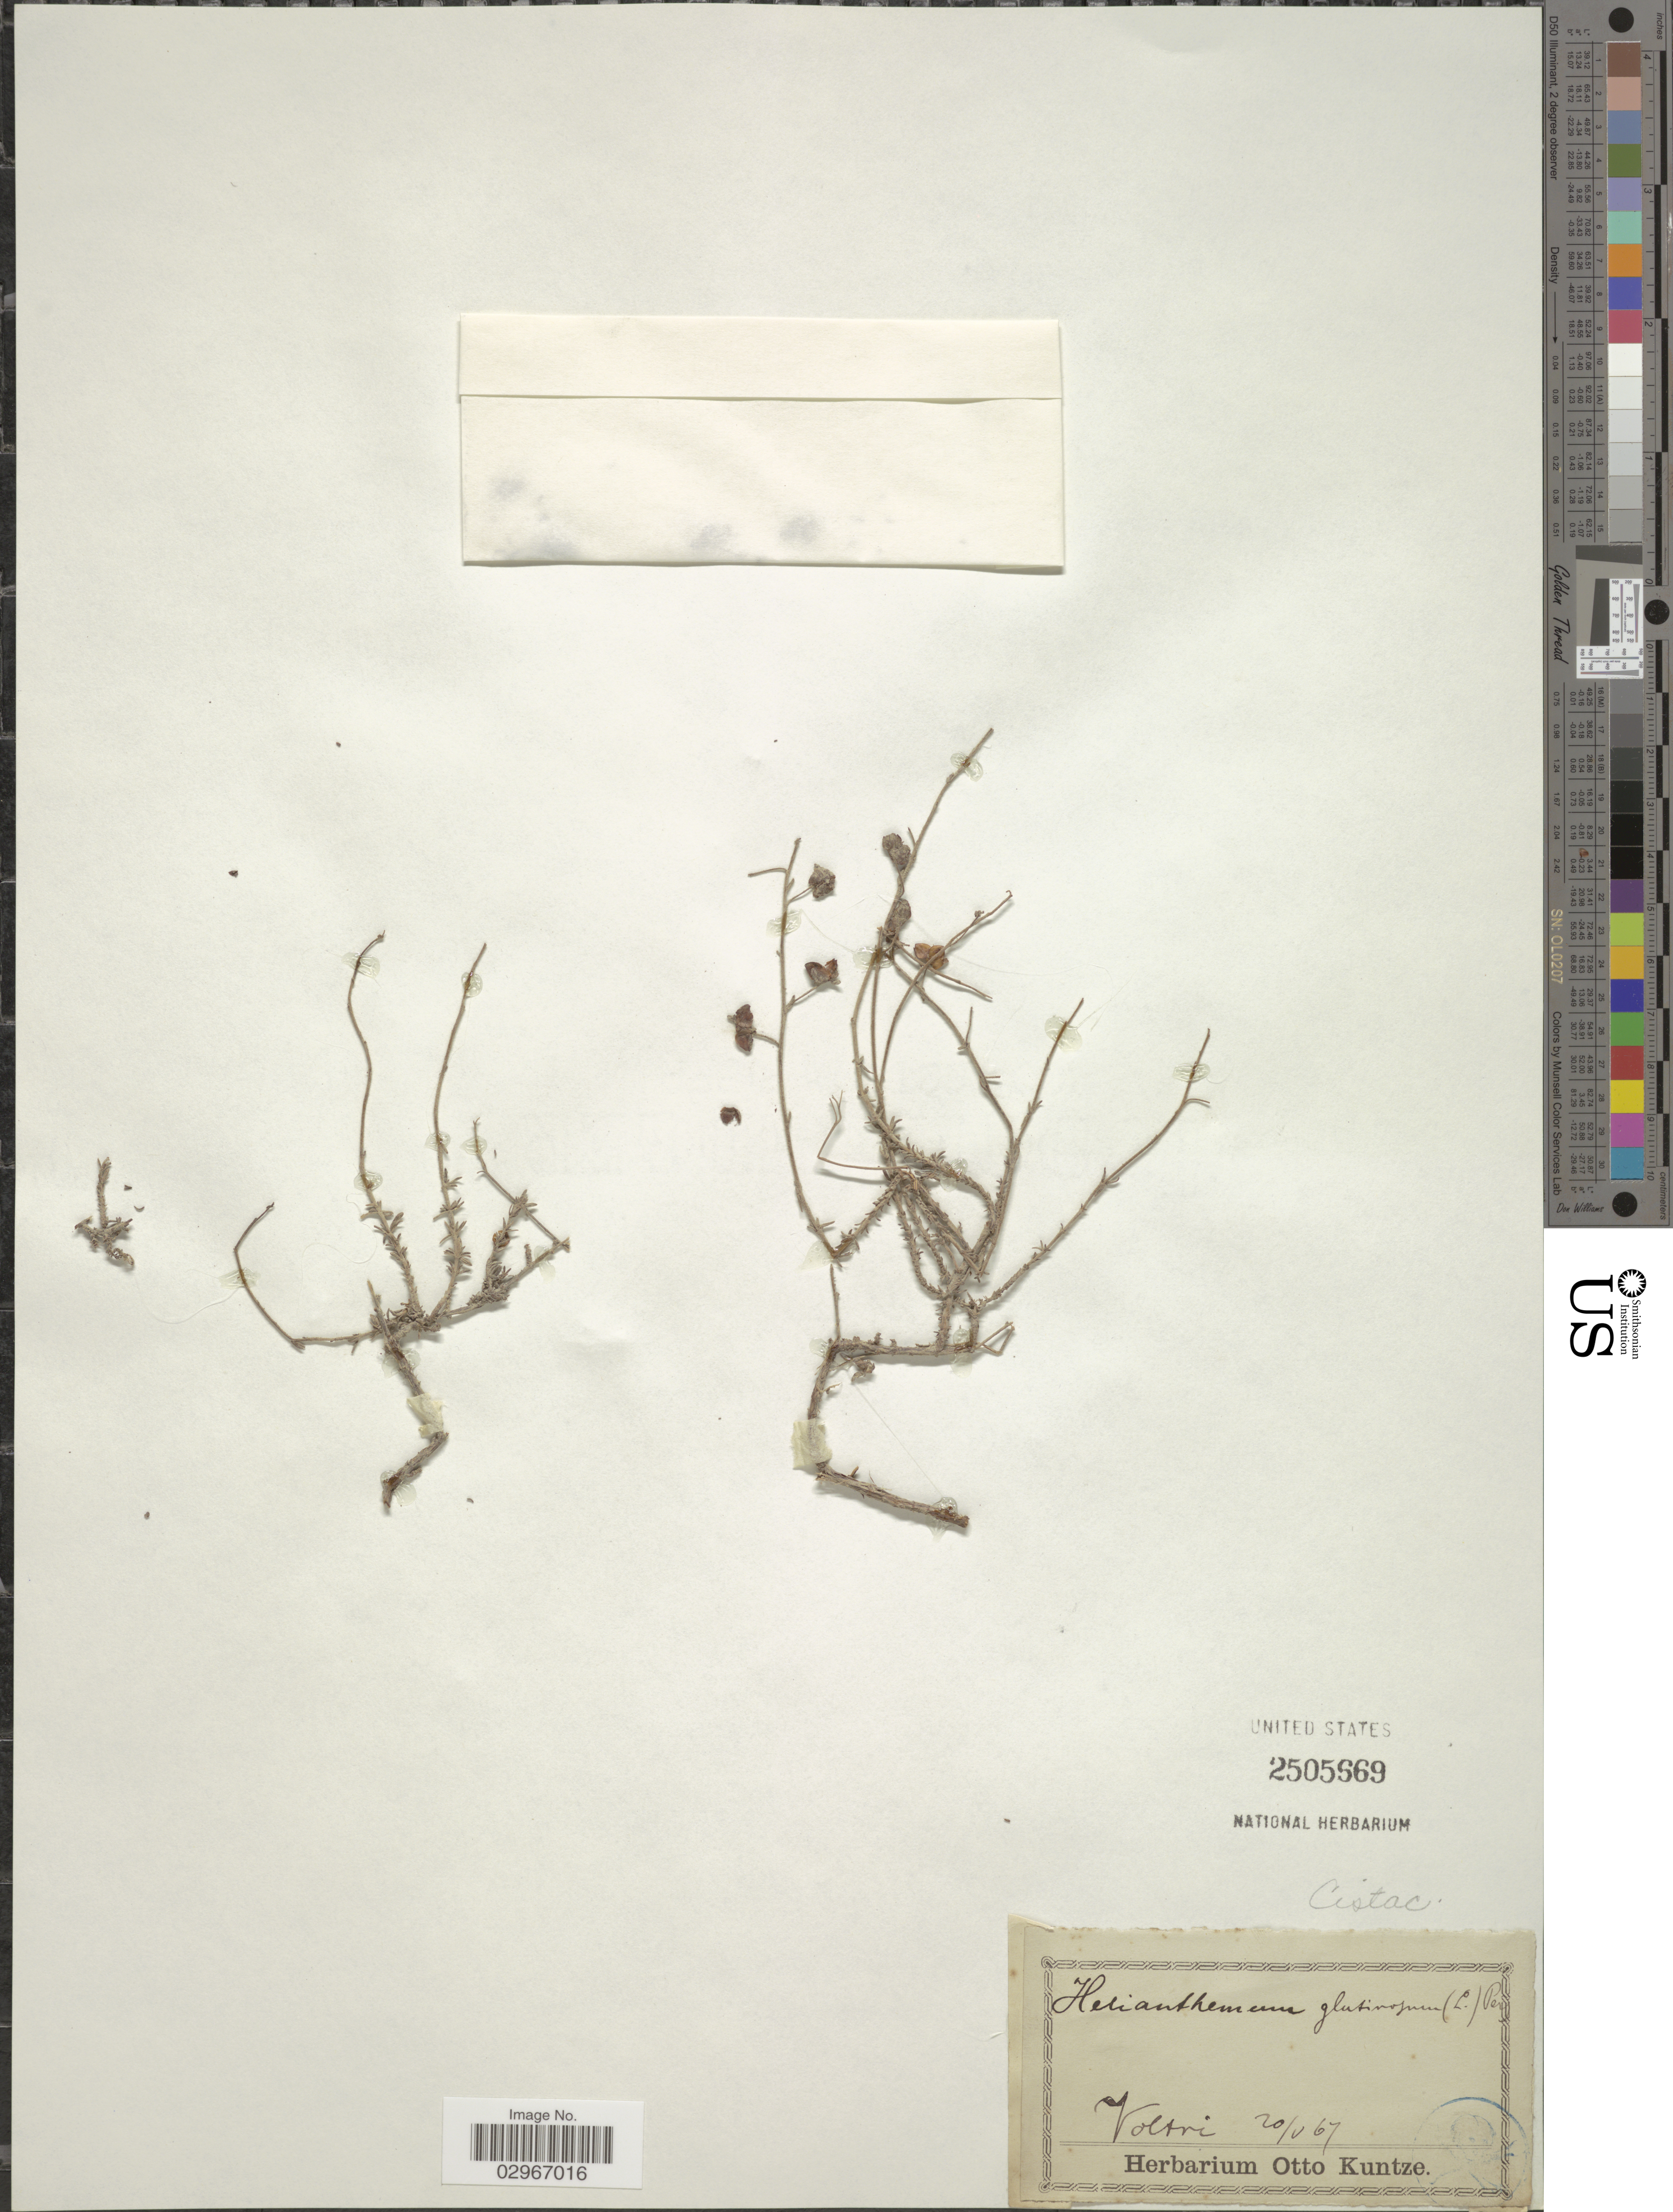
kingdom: Plantae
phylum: Tracheophyta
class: Magnoliopsida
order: Malvales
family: Cistaceae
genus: Helianthemum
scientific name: Helianthemum glutinosum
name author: Pers.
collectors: ex herb. Otto Kuntze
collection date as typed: Transcribed d/m/y: 20/5/67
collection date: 1867-05-20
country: Italy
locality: Voltri.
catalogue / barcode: US 2505669